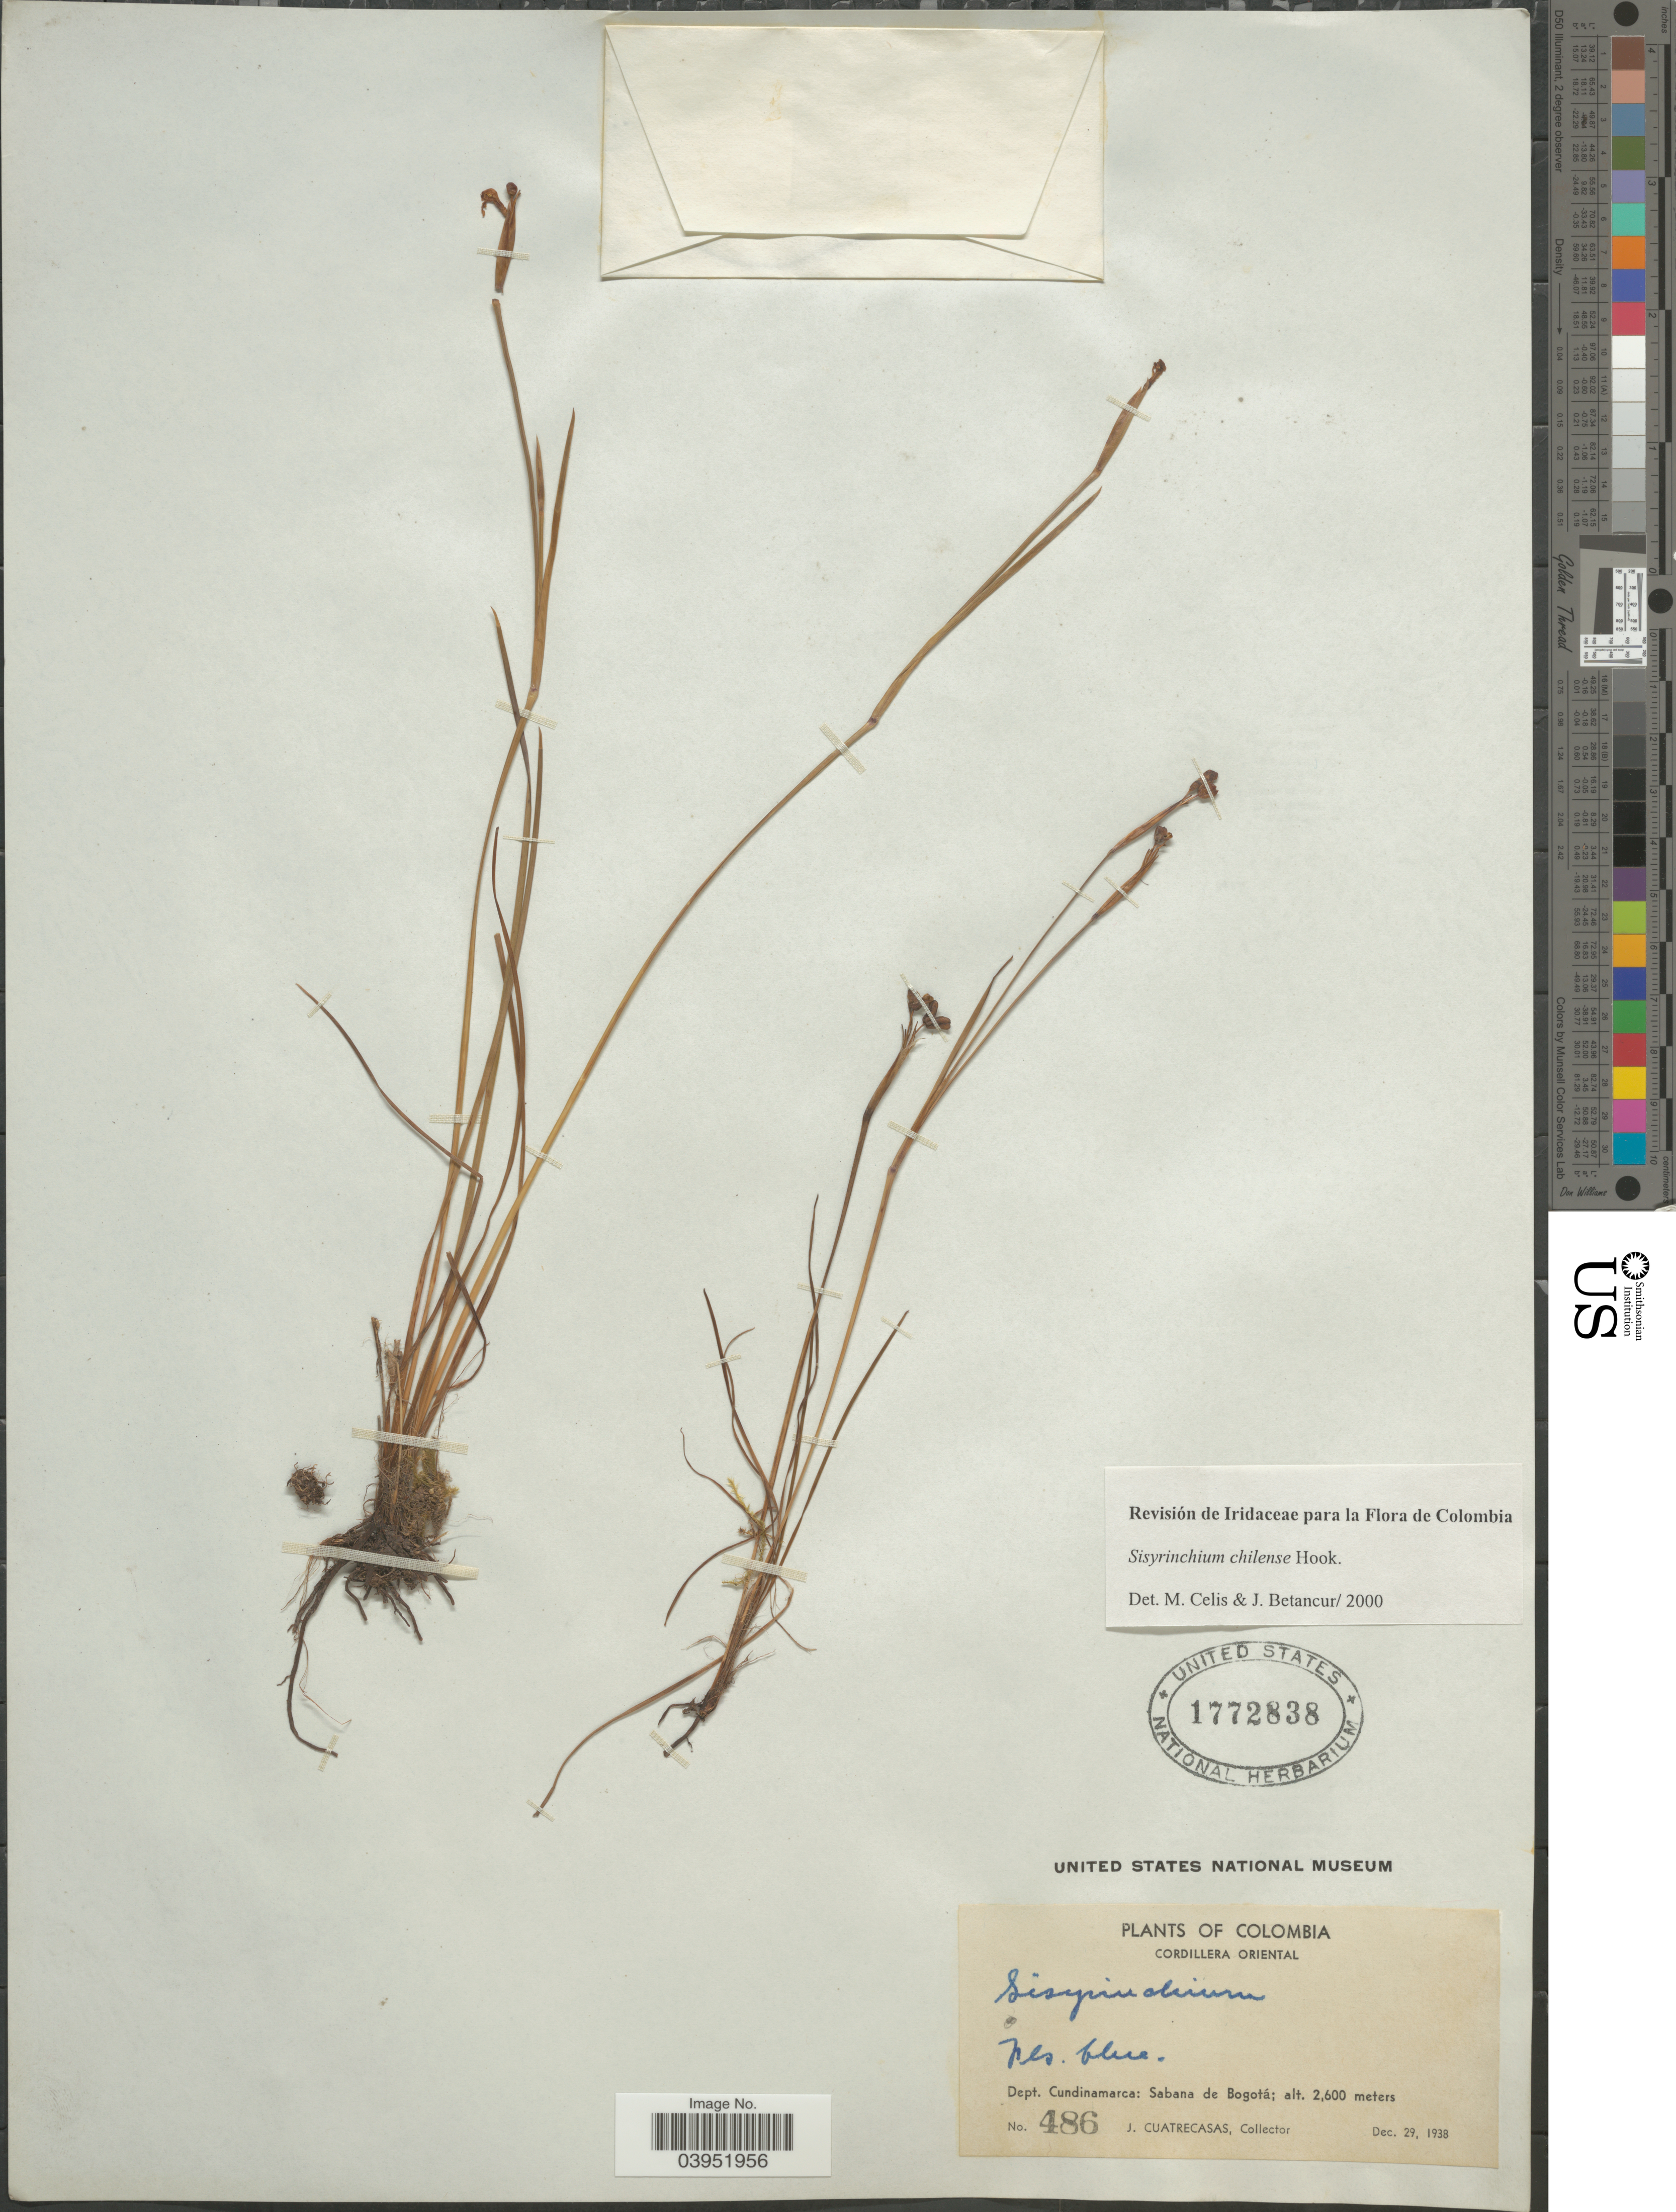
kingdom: Plantae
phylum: Tracheophyta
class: Liliopsida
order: Asparagales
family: Iridaceae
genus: Sisyrinchium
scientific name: Sisyrinchium chilense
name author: Hook.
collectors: J. Cuatrecasas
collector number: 486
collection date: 1938-12-29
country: Colombia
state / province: Cundinamarca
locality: Cordillera Oriental. Dept. Cundinamarca: Sabana de Bogotá.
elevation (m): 2600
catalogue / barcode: US 1772838